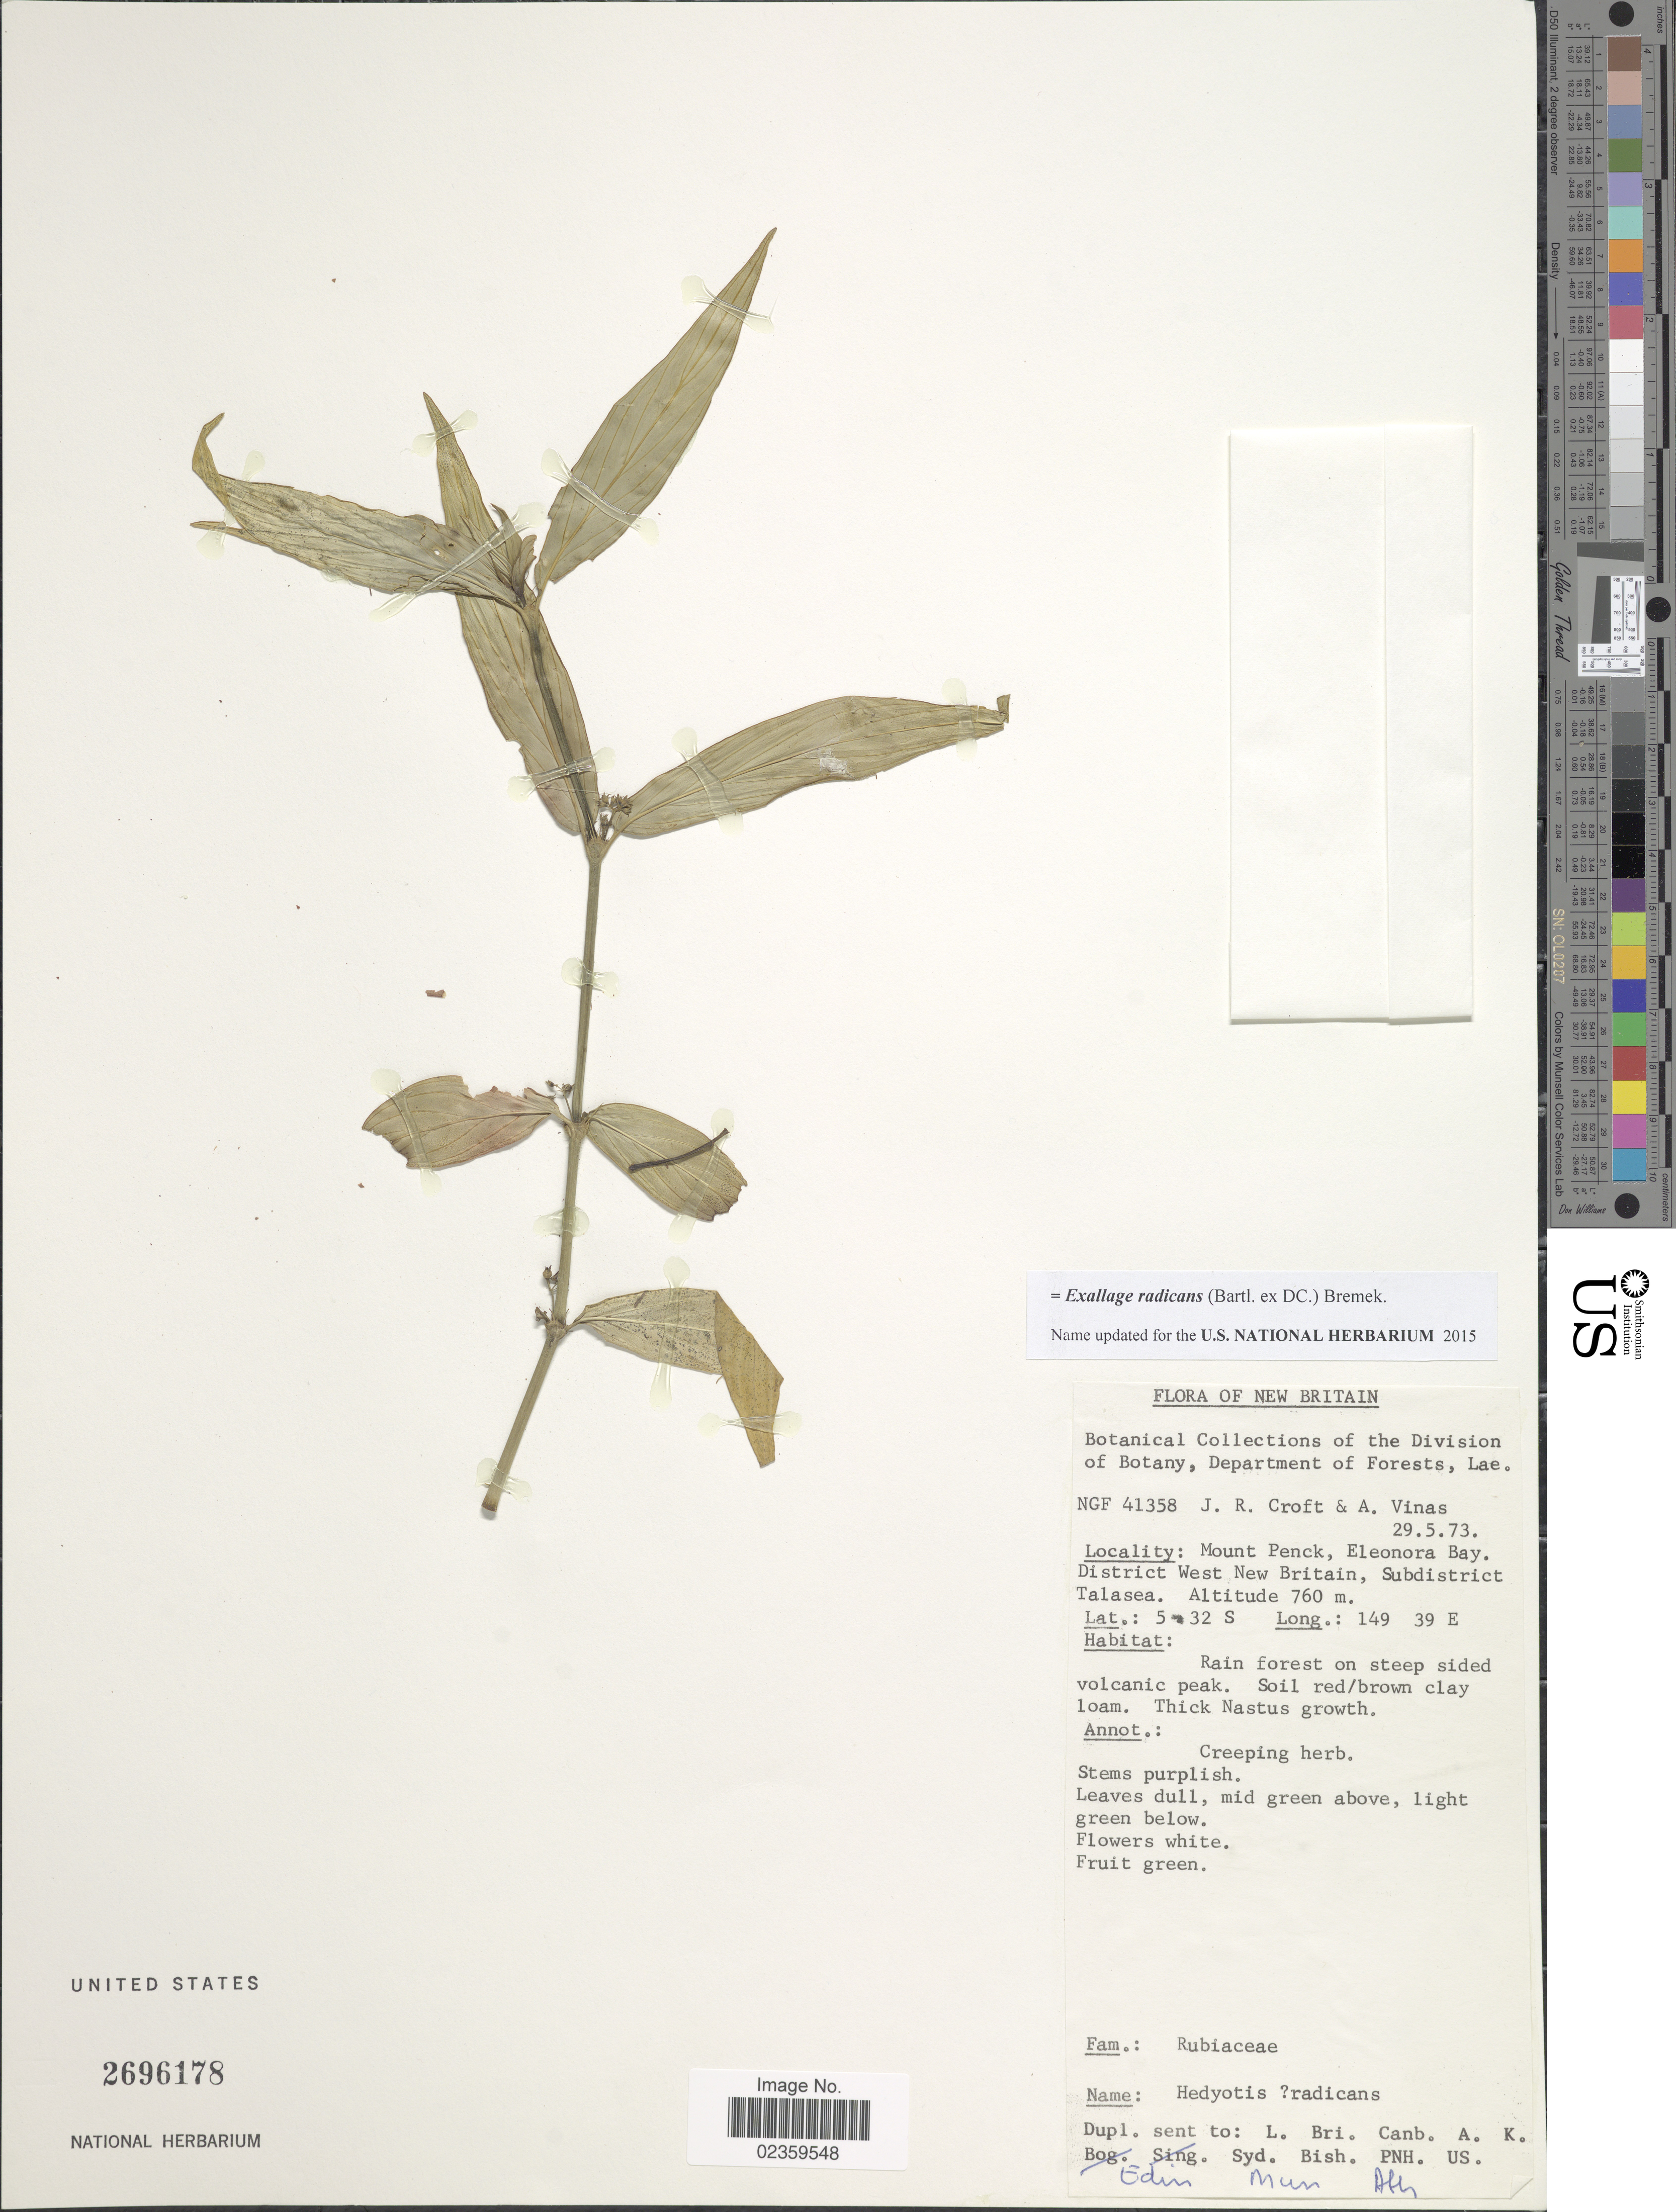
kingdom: Plantae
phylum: Tracheophyta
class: Magnoliopsida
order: Gentianales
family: Rubiaceae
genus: Exallage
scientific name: Exallage radicans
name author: (Bartl. ex DC.) Bremek.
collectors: J. R. Croft & A. Vinas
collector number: NGF 41358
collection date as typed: Transcribed d/m/y: 29/5/73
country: Papua New Guinea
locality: New Britain. Mount Penck, Eleonora Bay. District West New Britain, Subdistrict Talasea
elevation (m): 760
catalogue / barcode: US 2696178